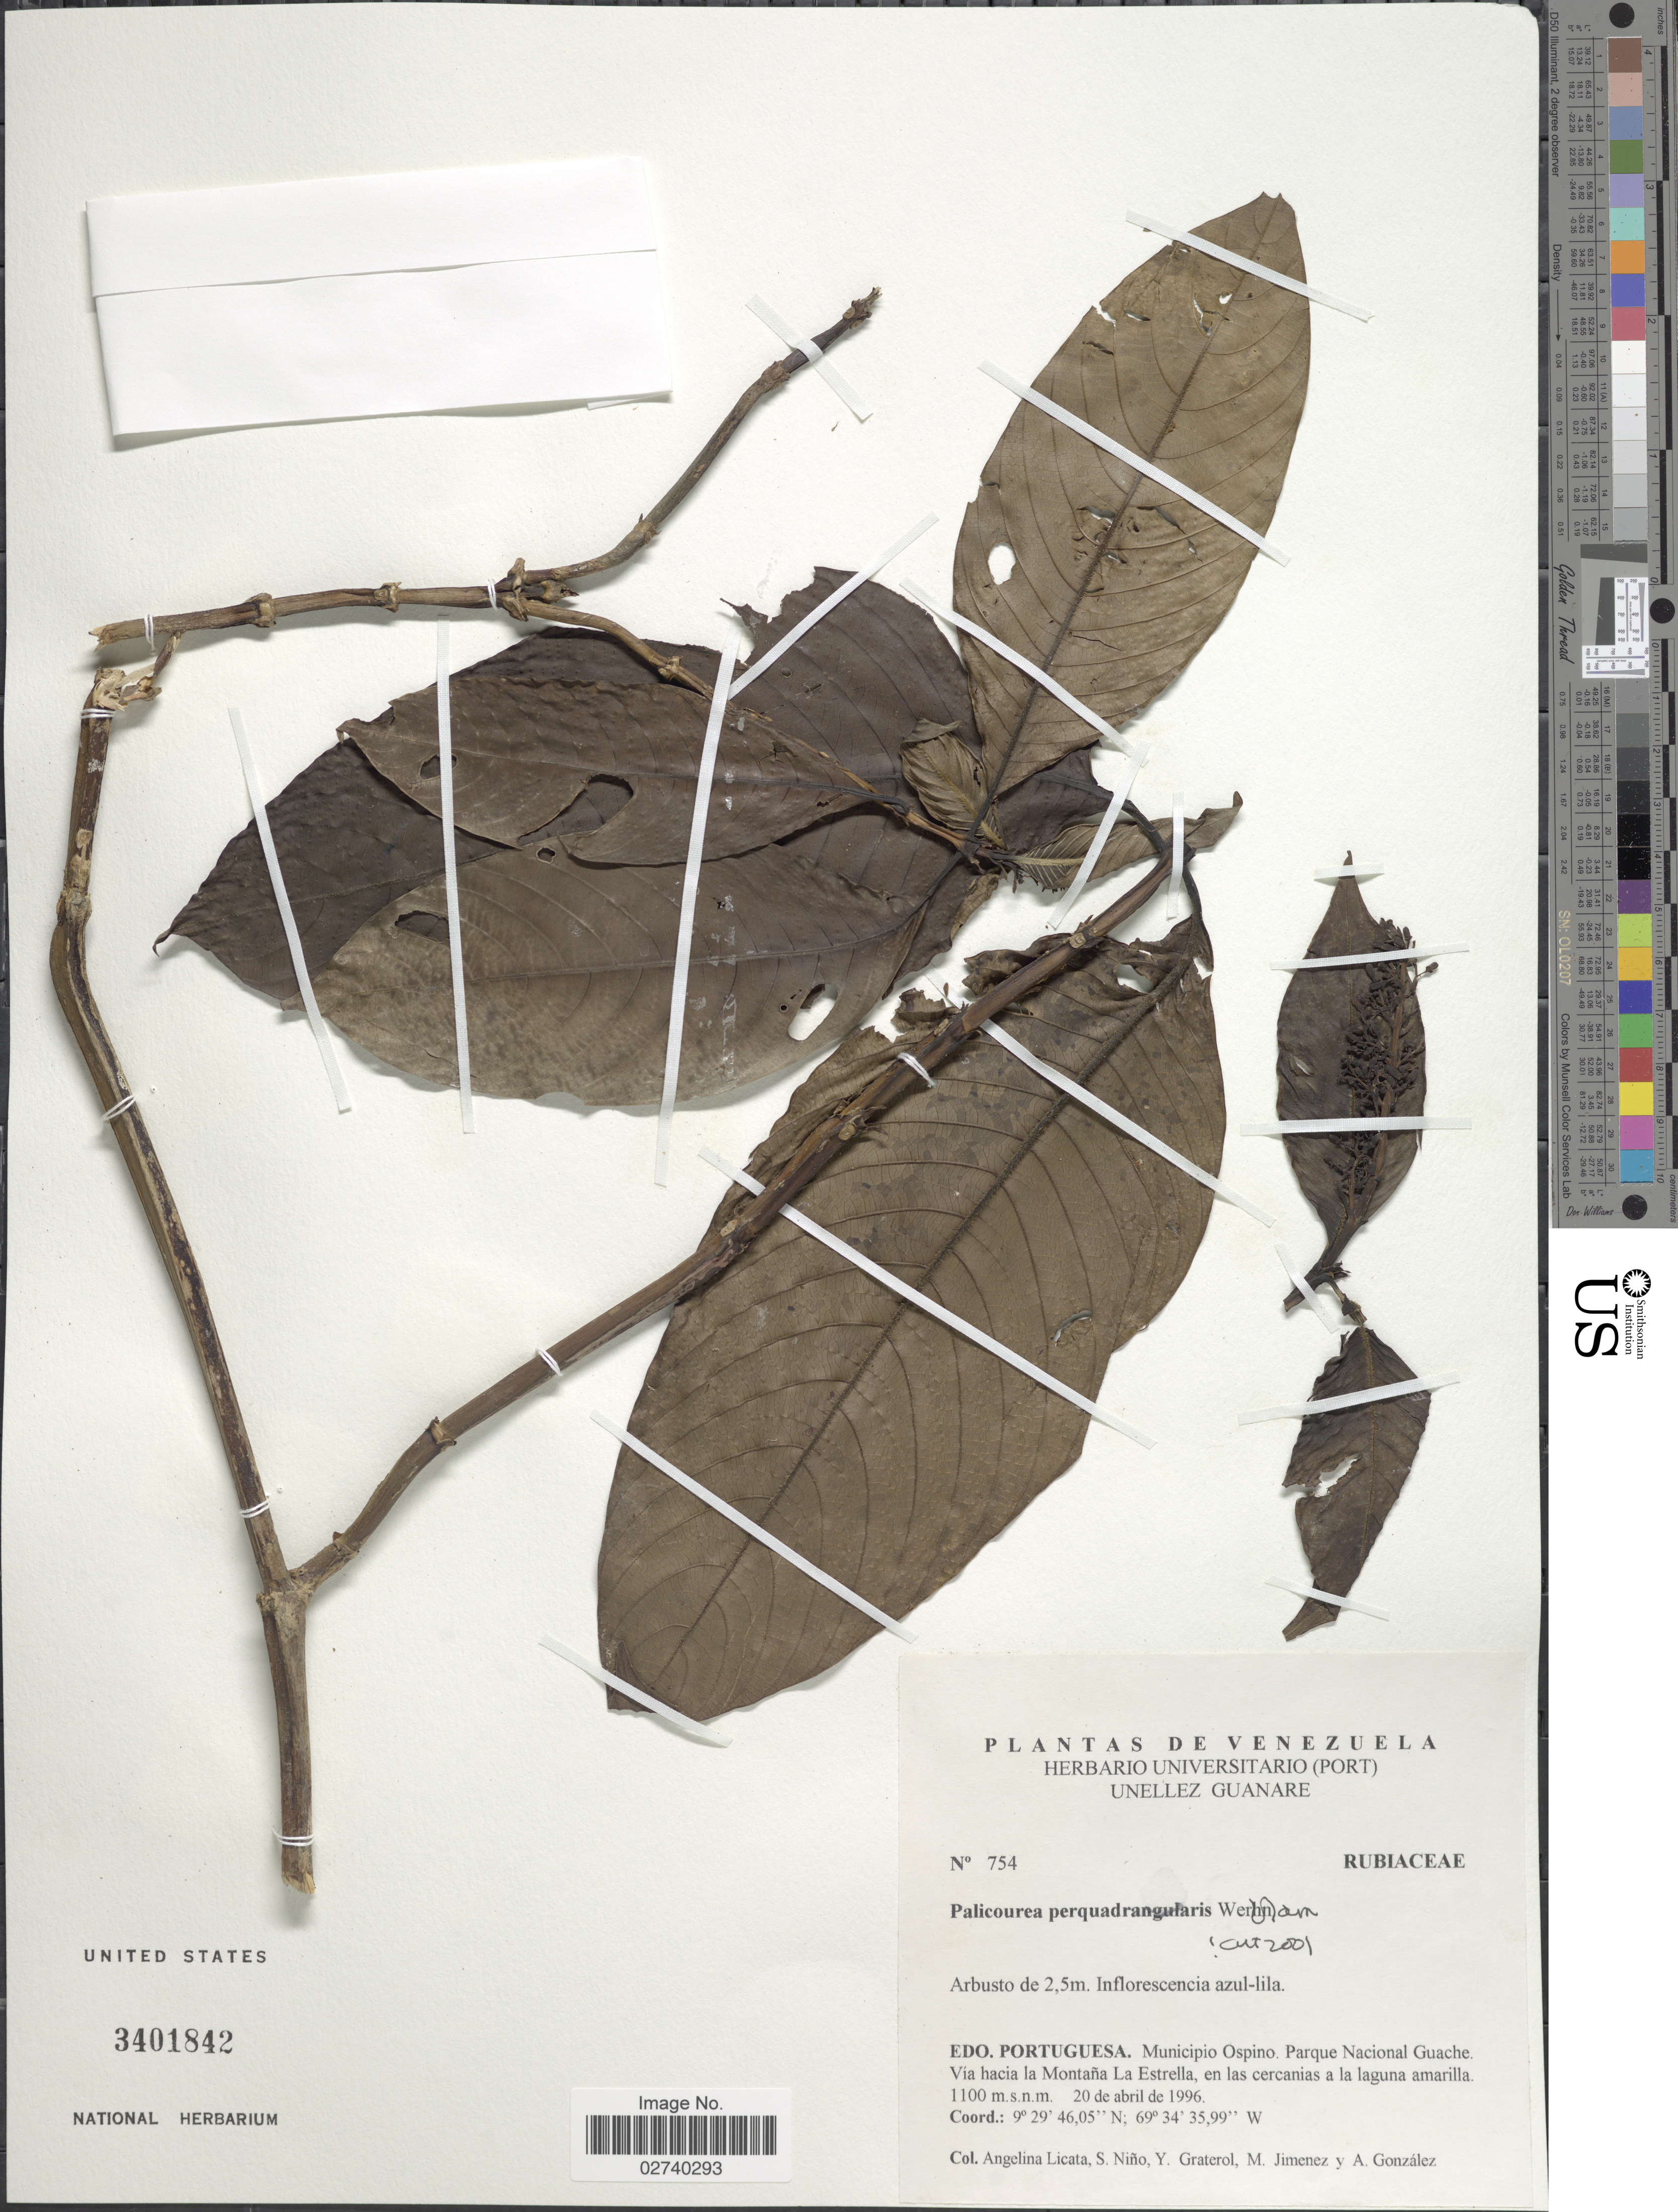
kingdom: Plantae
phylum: Tracheophyta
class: Magnoliopsida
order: Gentianales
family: Rubiaceae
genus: Palicourea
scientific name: Palicourea perquadrangularis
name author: Wernham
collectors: A. Licata, S. M. Niño, Y. Graterol, M. Jimenez & A. C. González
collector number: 754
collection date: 1996-04-20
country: Venezuela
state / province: Portuguesa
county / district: Ospino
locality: Parque Nacional Guache. Montaña La Estrella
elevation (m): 1100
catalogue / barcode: US 3401842